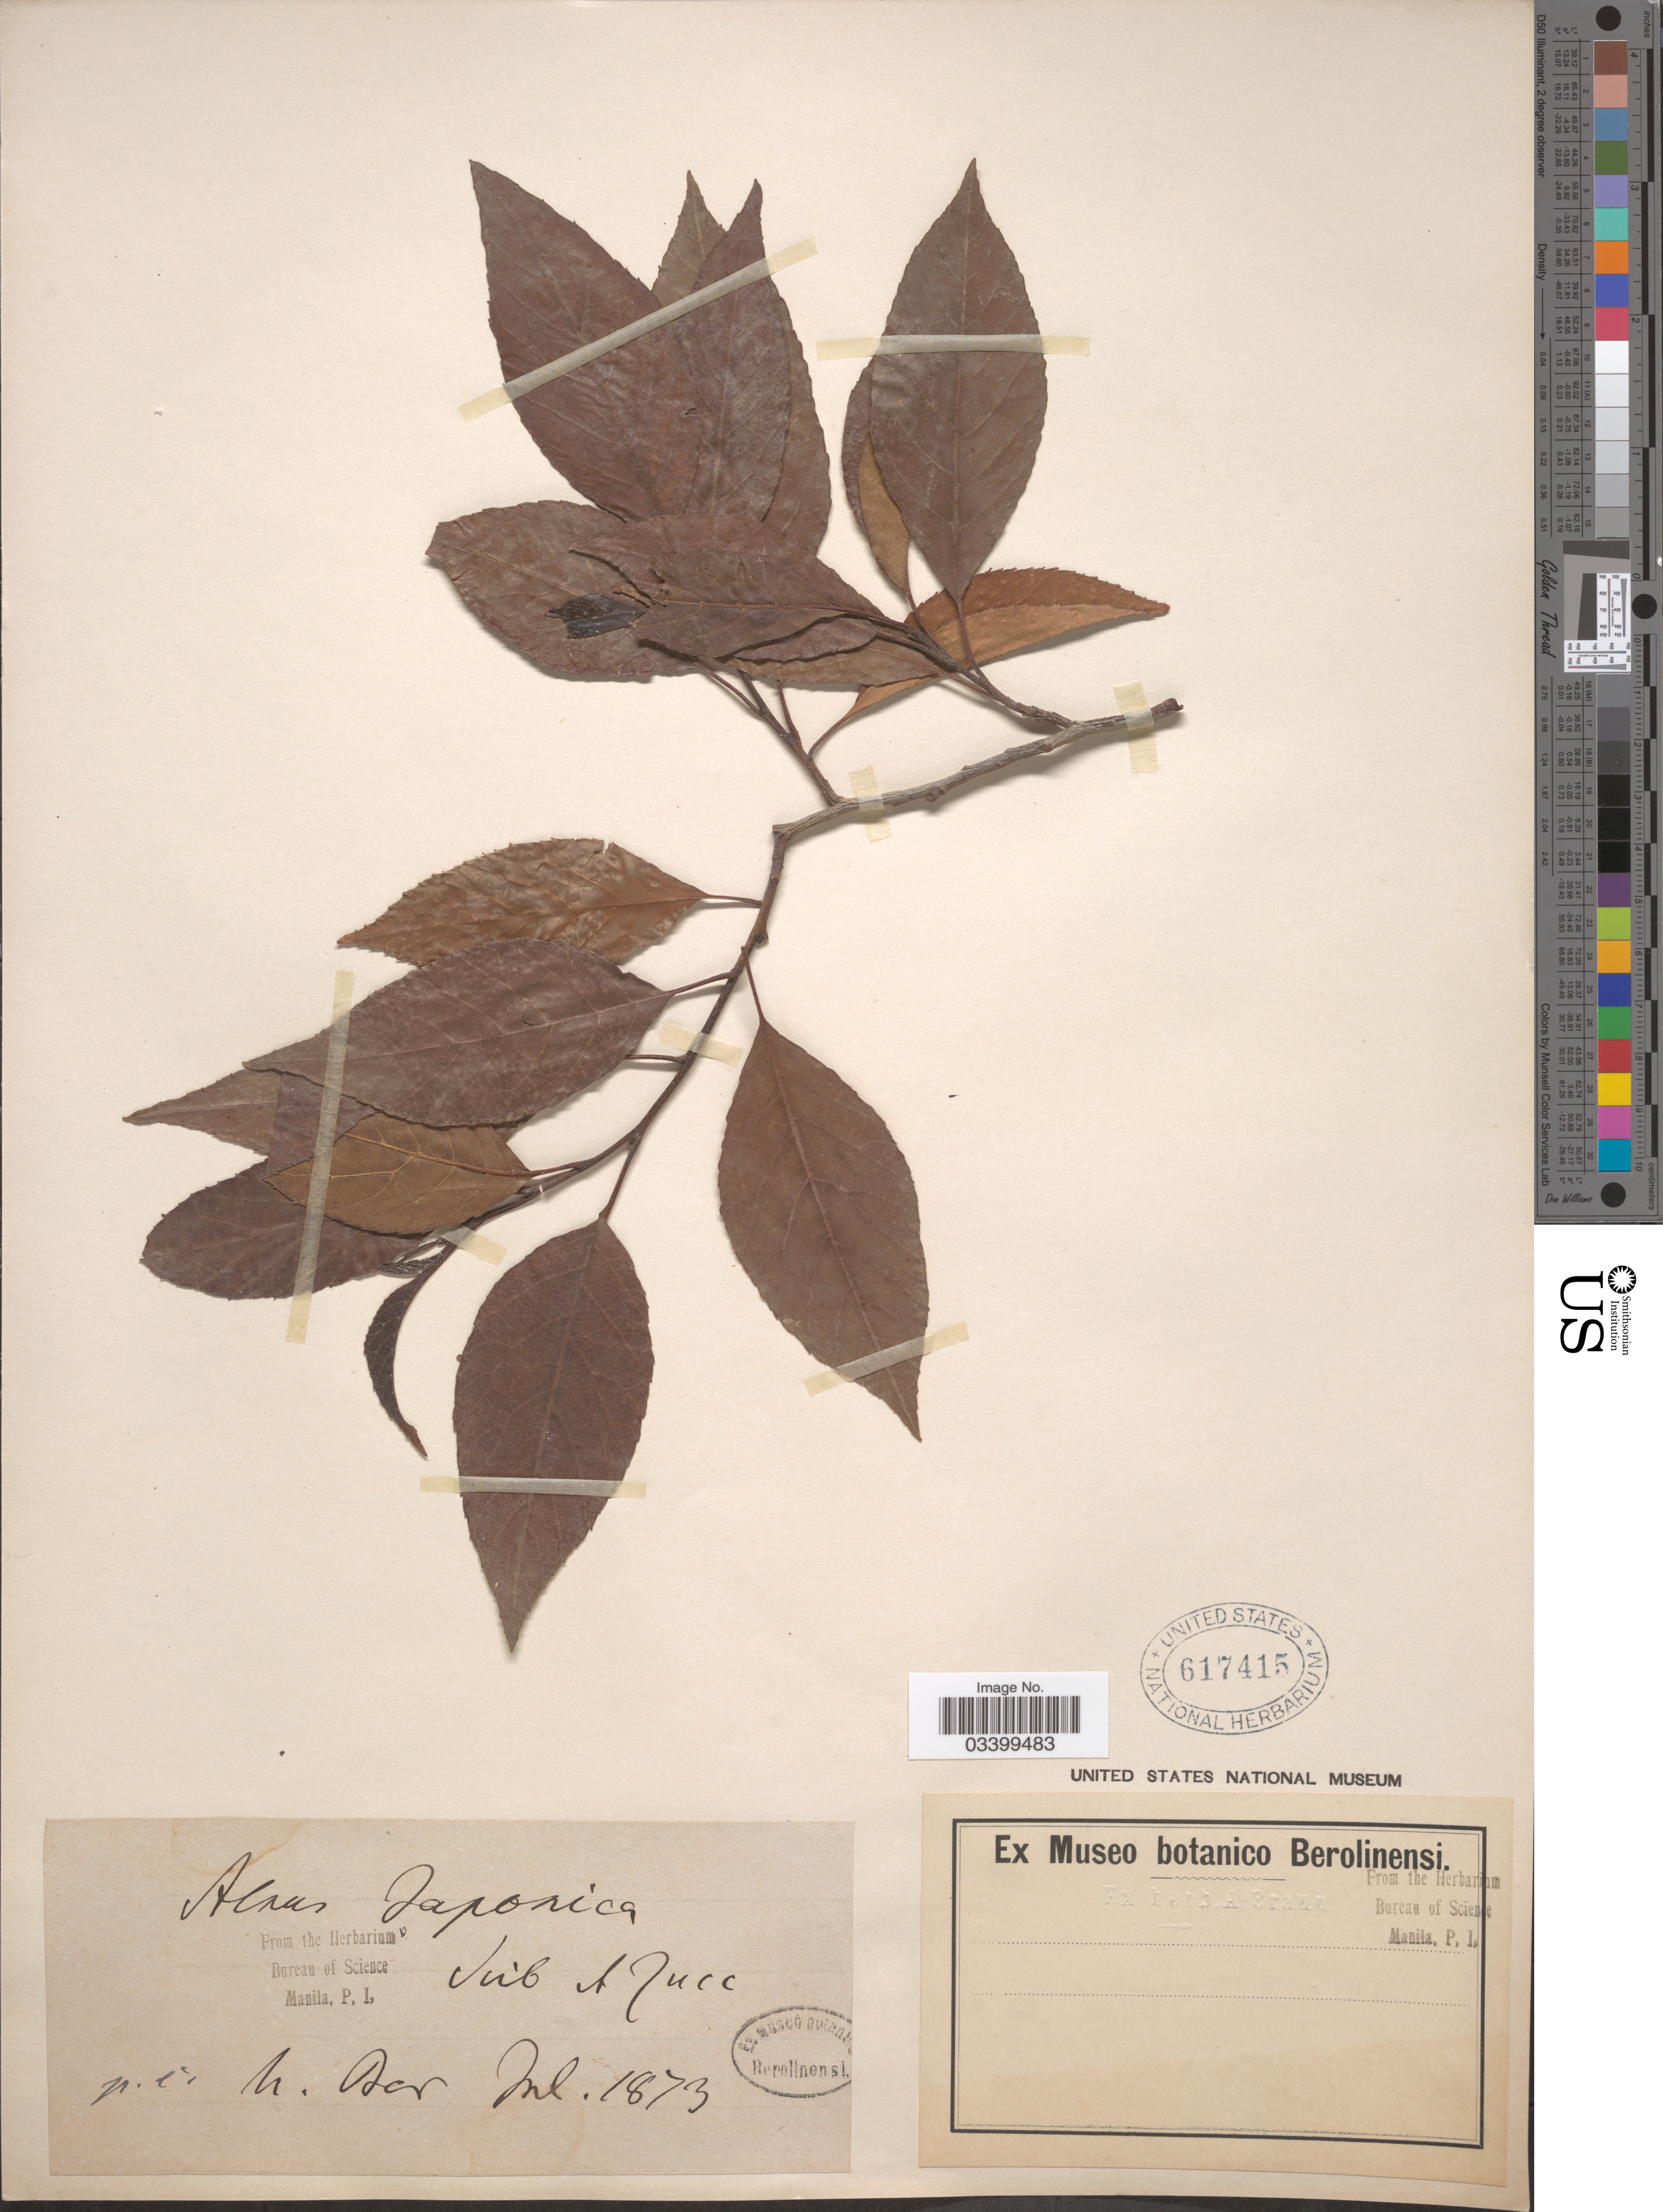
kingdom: Plantae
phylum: Tracheophyta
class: Magnoliopsida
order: Fagales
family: Betulaceae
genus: Alnus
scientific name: Alnus japonica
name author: (Thunb.) Steud.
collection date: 1873-07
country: Japan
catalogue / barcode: US 617415